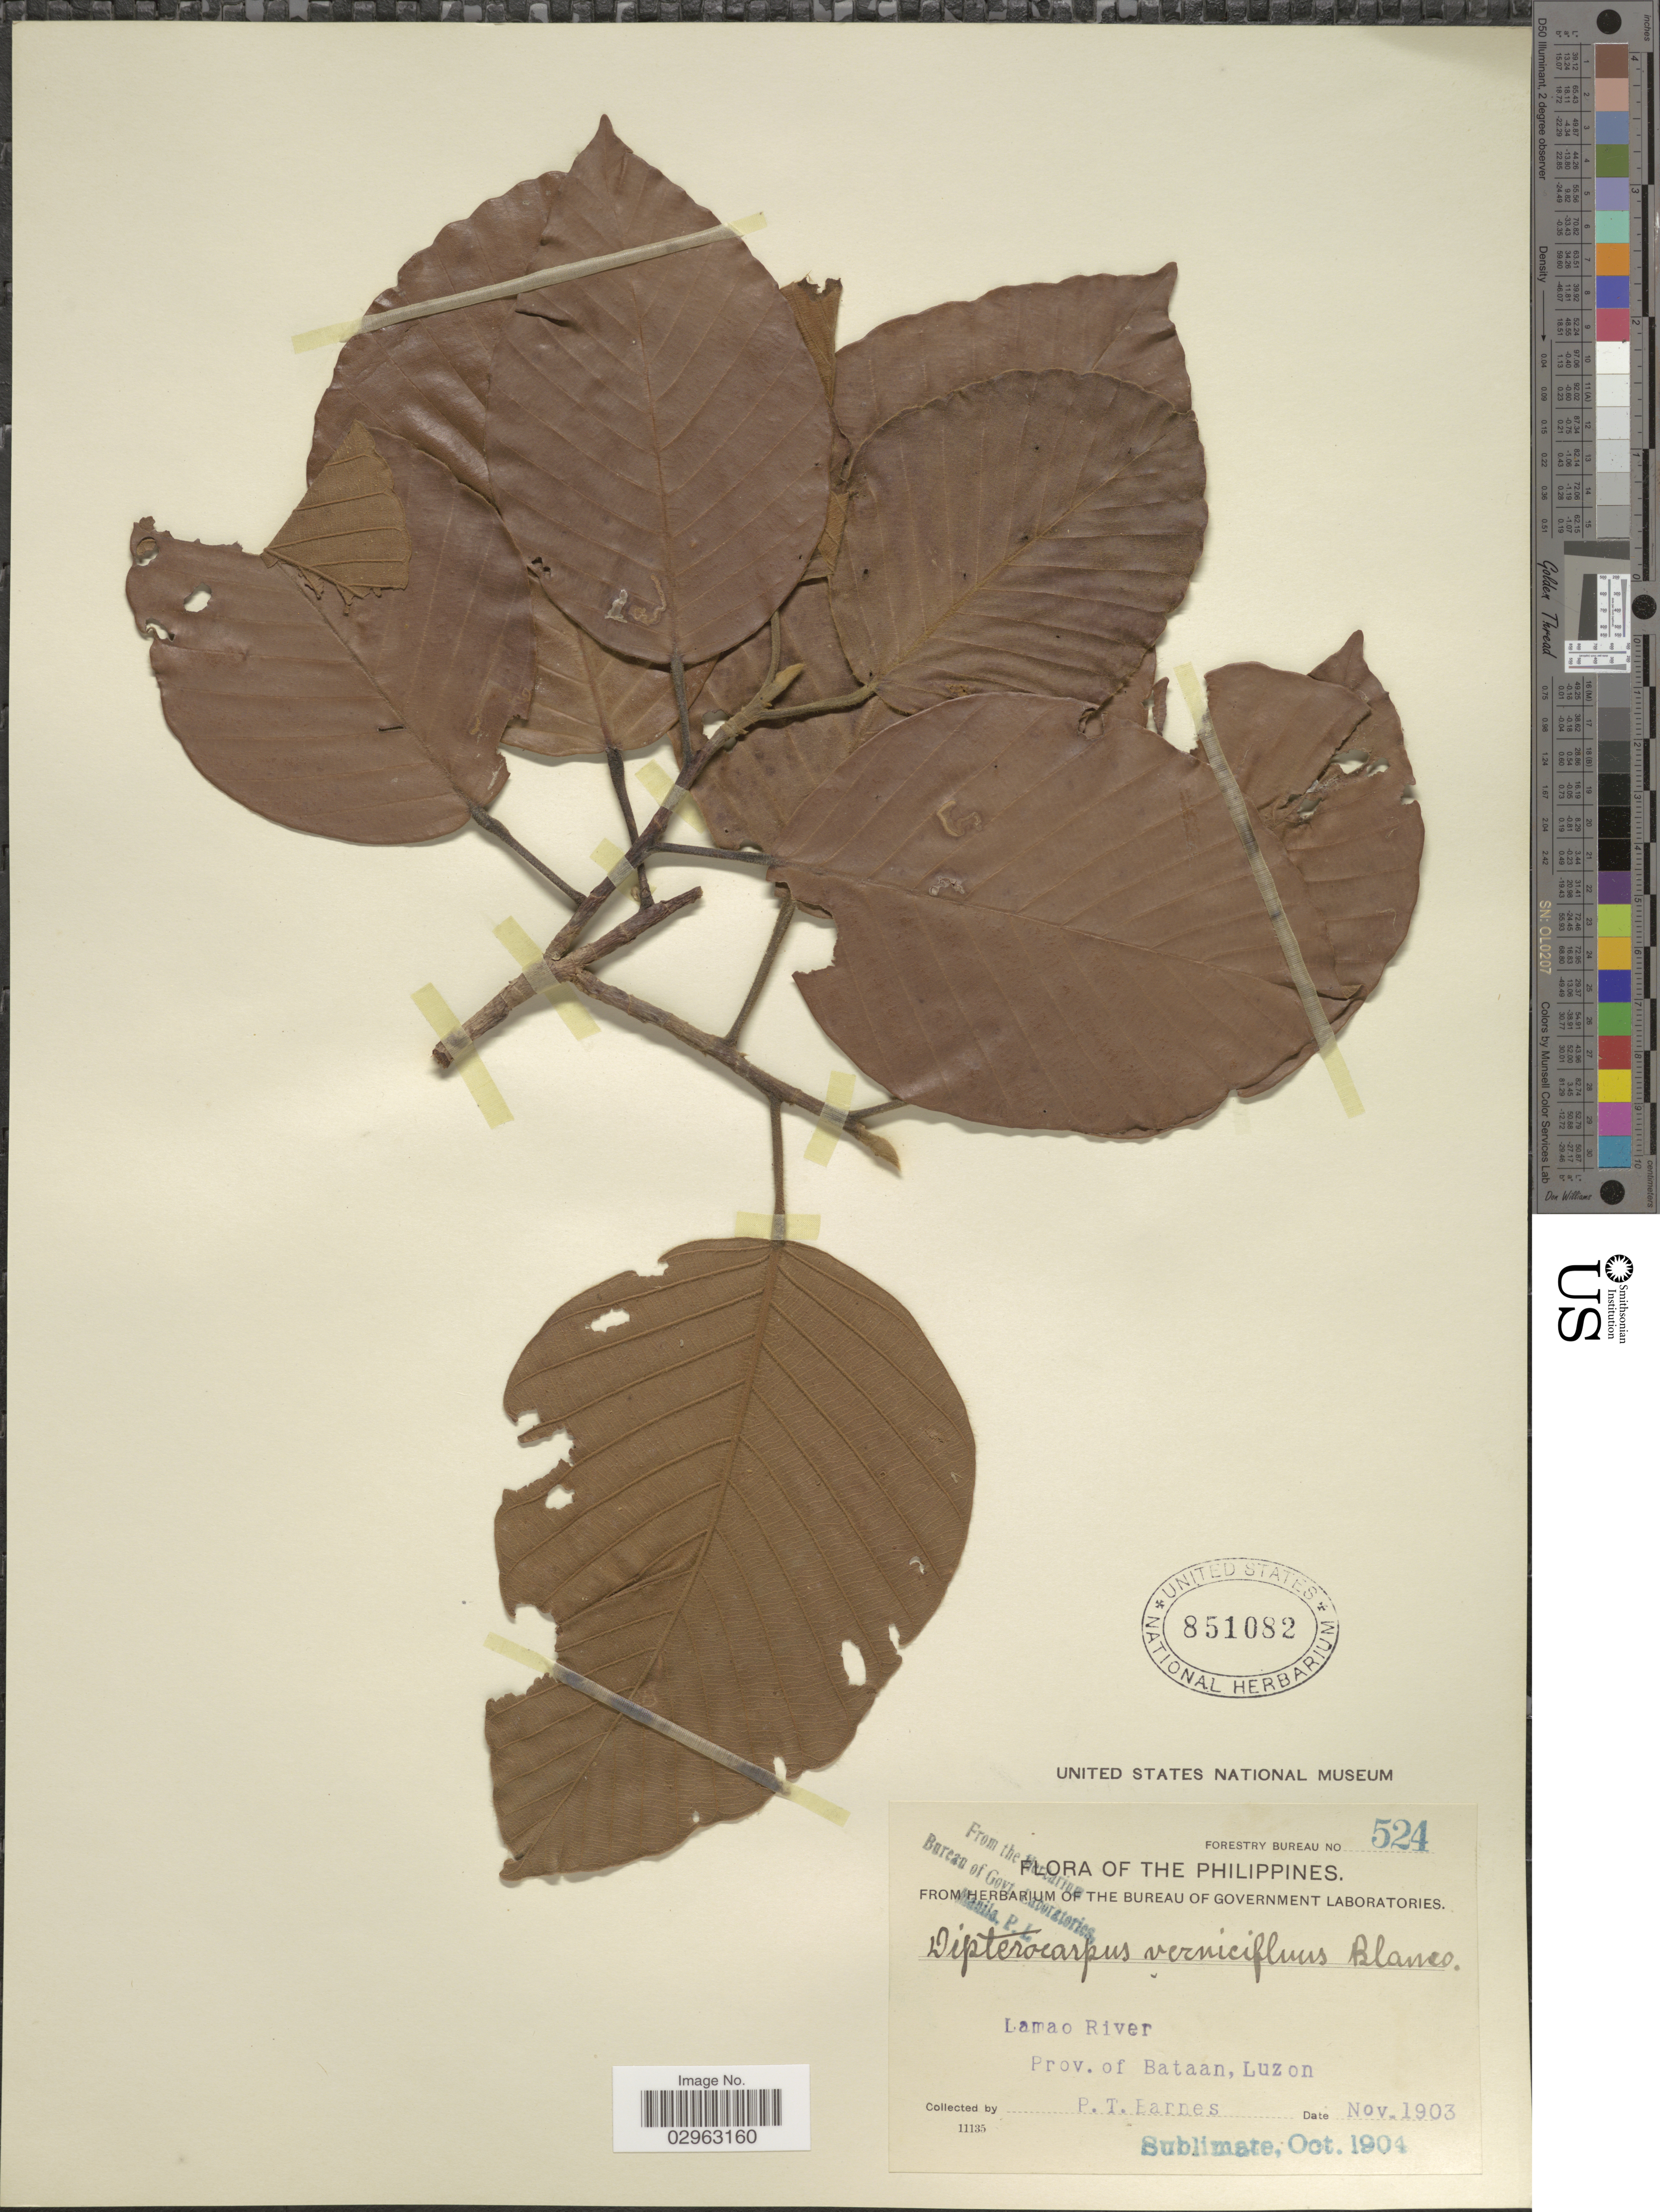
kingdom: Plantae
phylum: Tracheophyta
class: Magnoliopsida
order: Malvales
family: Dipterocarpaceae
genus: Dipterocarpus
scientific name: Dipterocarpus vernicifluus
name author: Blanco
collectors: P. Barnes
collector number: Forestry Bureau 524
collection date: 1903-11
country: Philippines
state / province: Central Luzon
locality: Lamao River, Prov. of Bataan, Luzon.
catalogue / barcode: US 851082